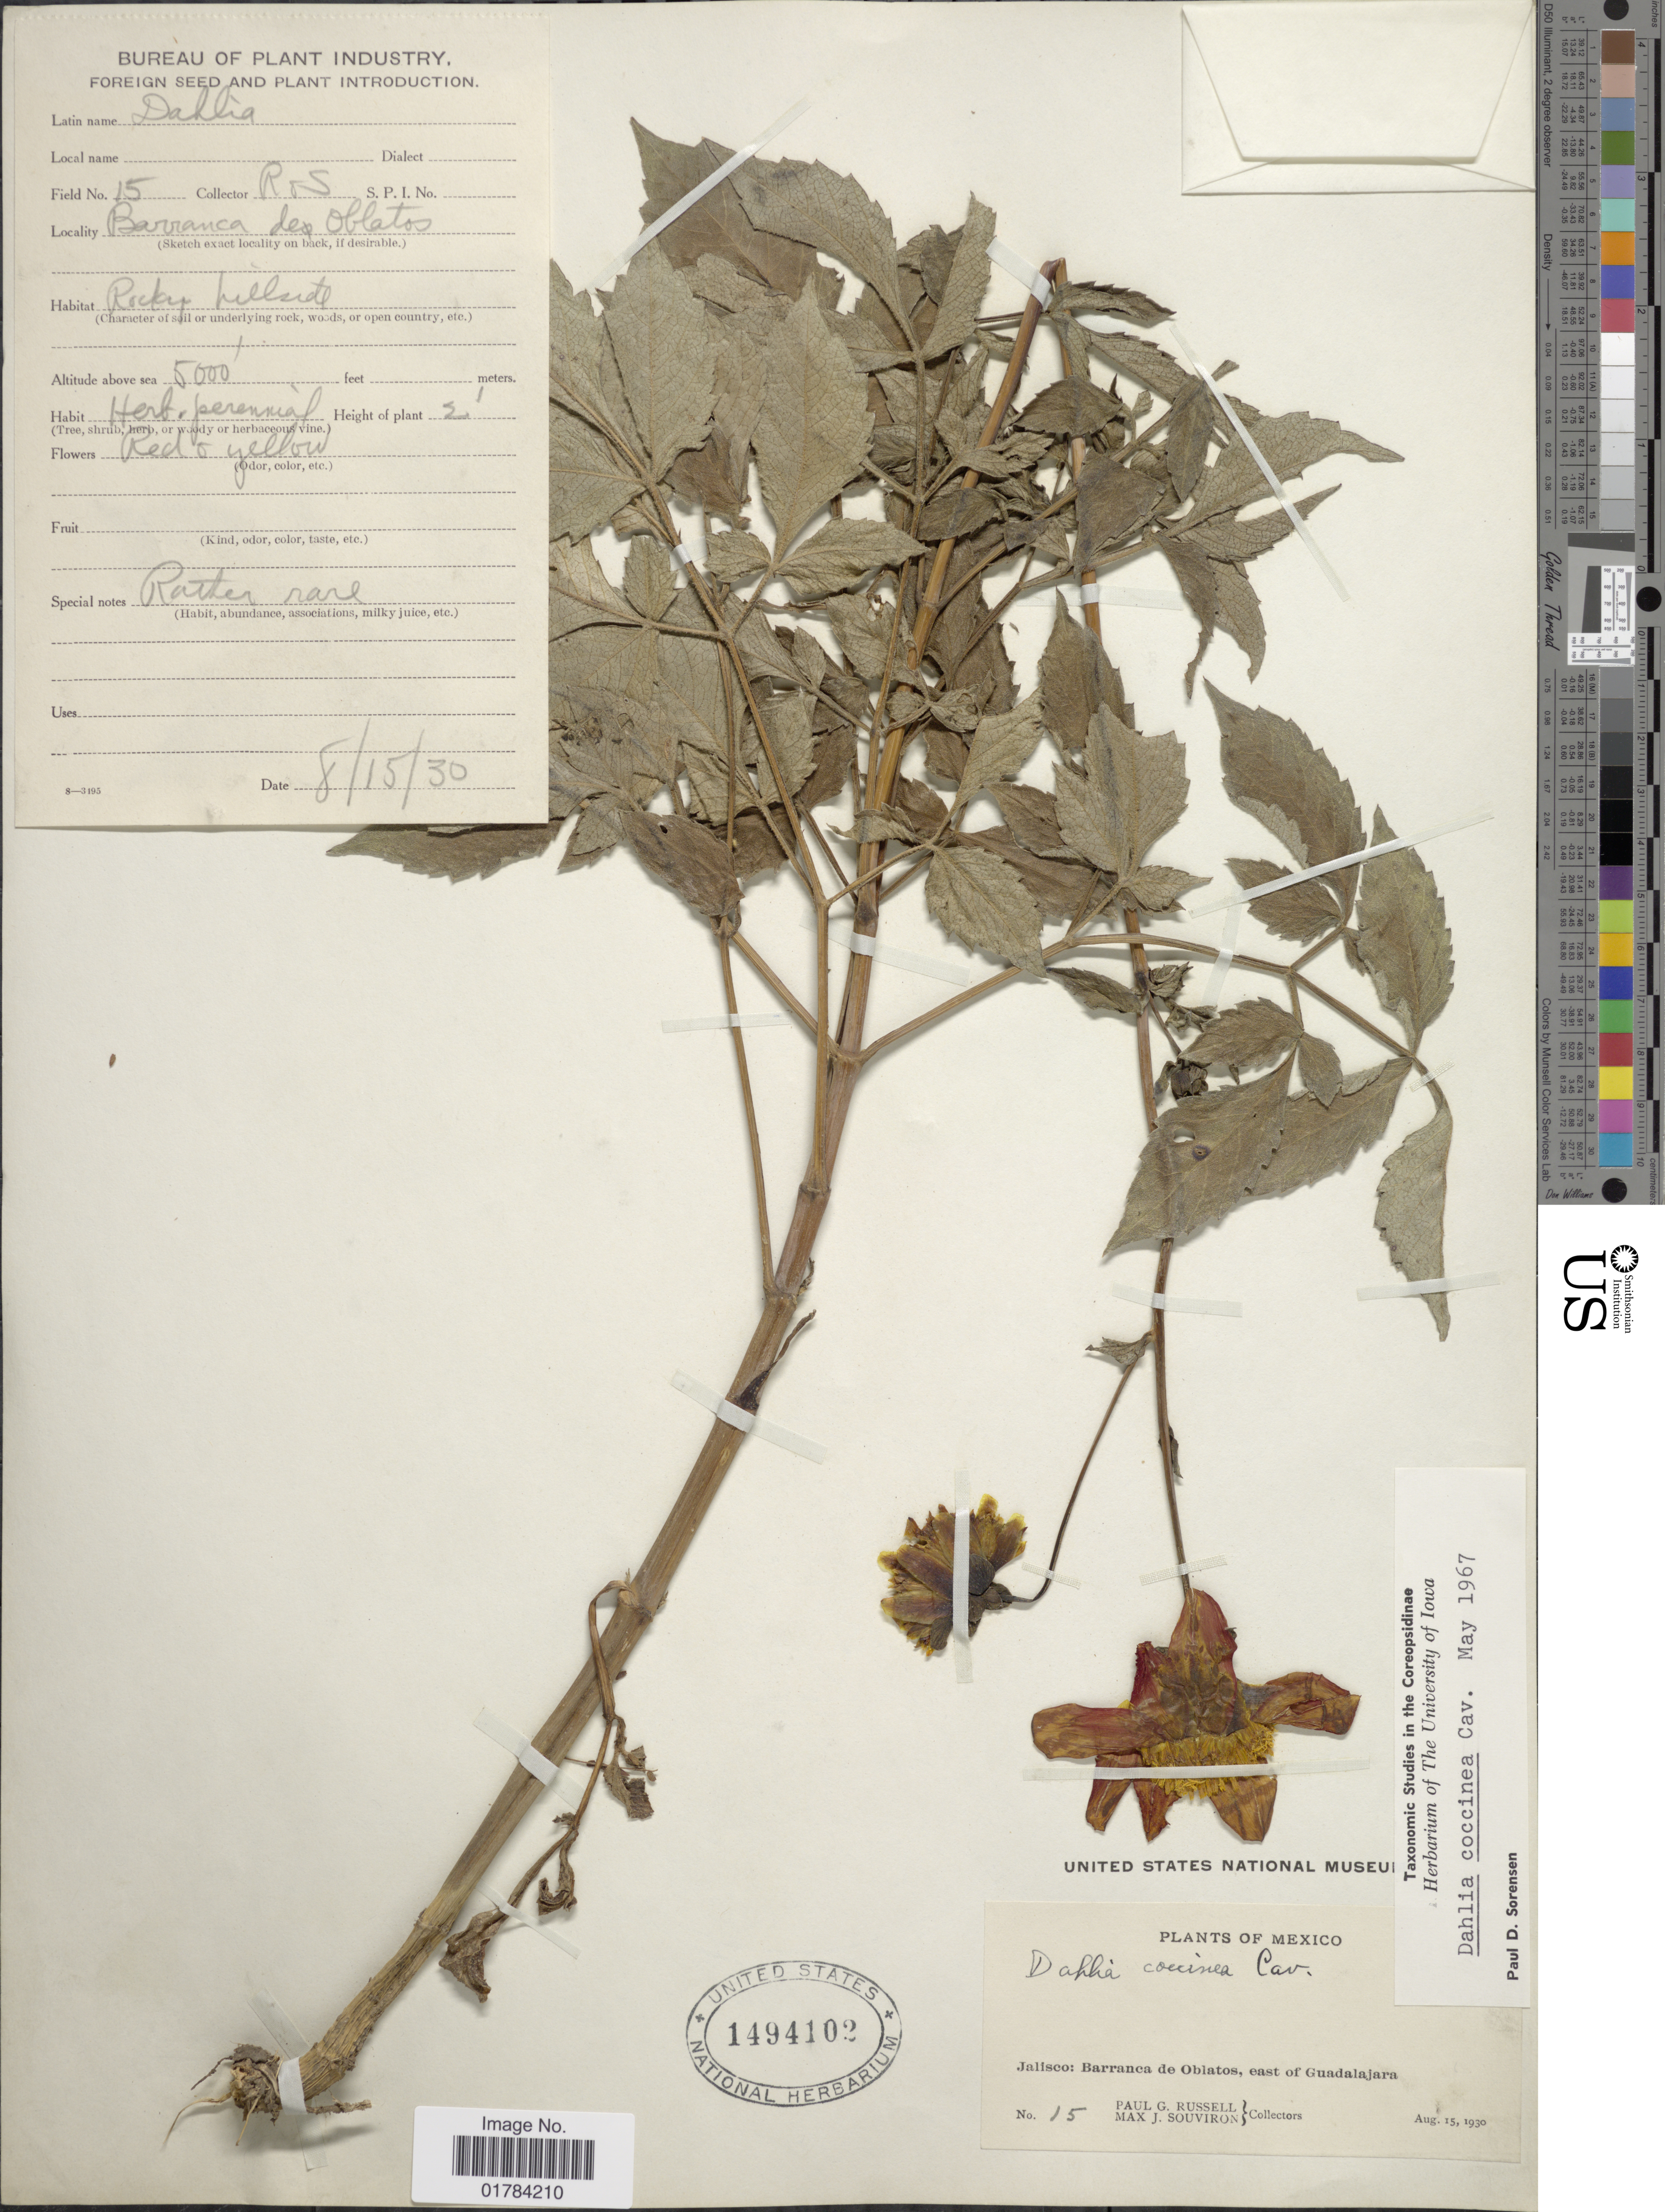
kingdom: Plantae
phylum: Tracheophyta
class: Magnoliopsida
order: Asterales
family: Asteraceae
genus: Dahlia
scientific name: Dahlia coccinea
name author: Cav.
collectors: P. G. Russell & M. J. Souviron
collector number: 15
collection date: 1930-08-15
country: Mexico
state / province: Jalisco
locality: Barranca de Obiatos, east of Guadalajara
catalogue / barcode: US 1494102